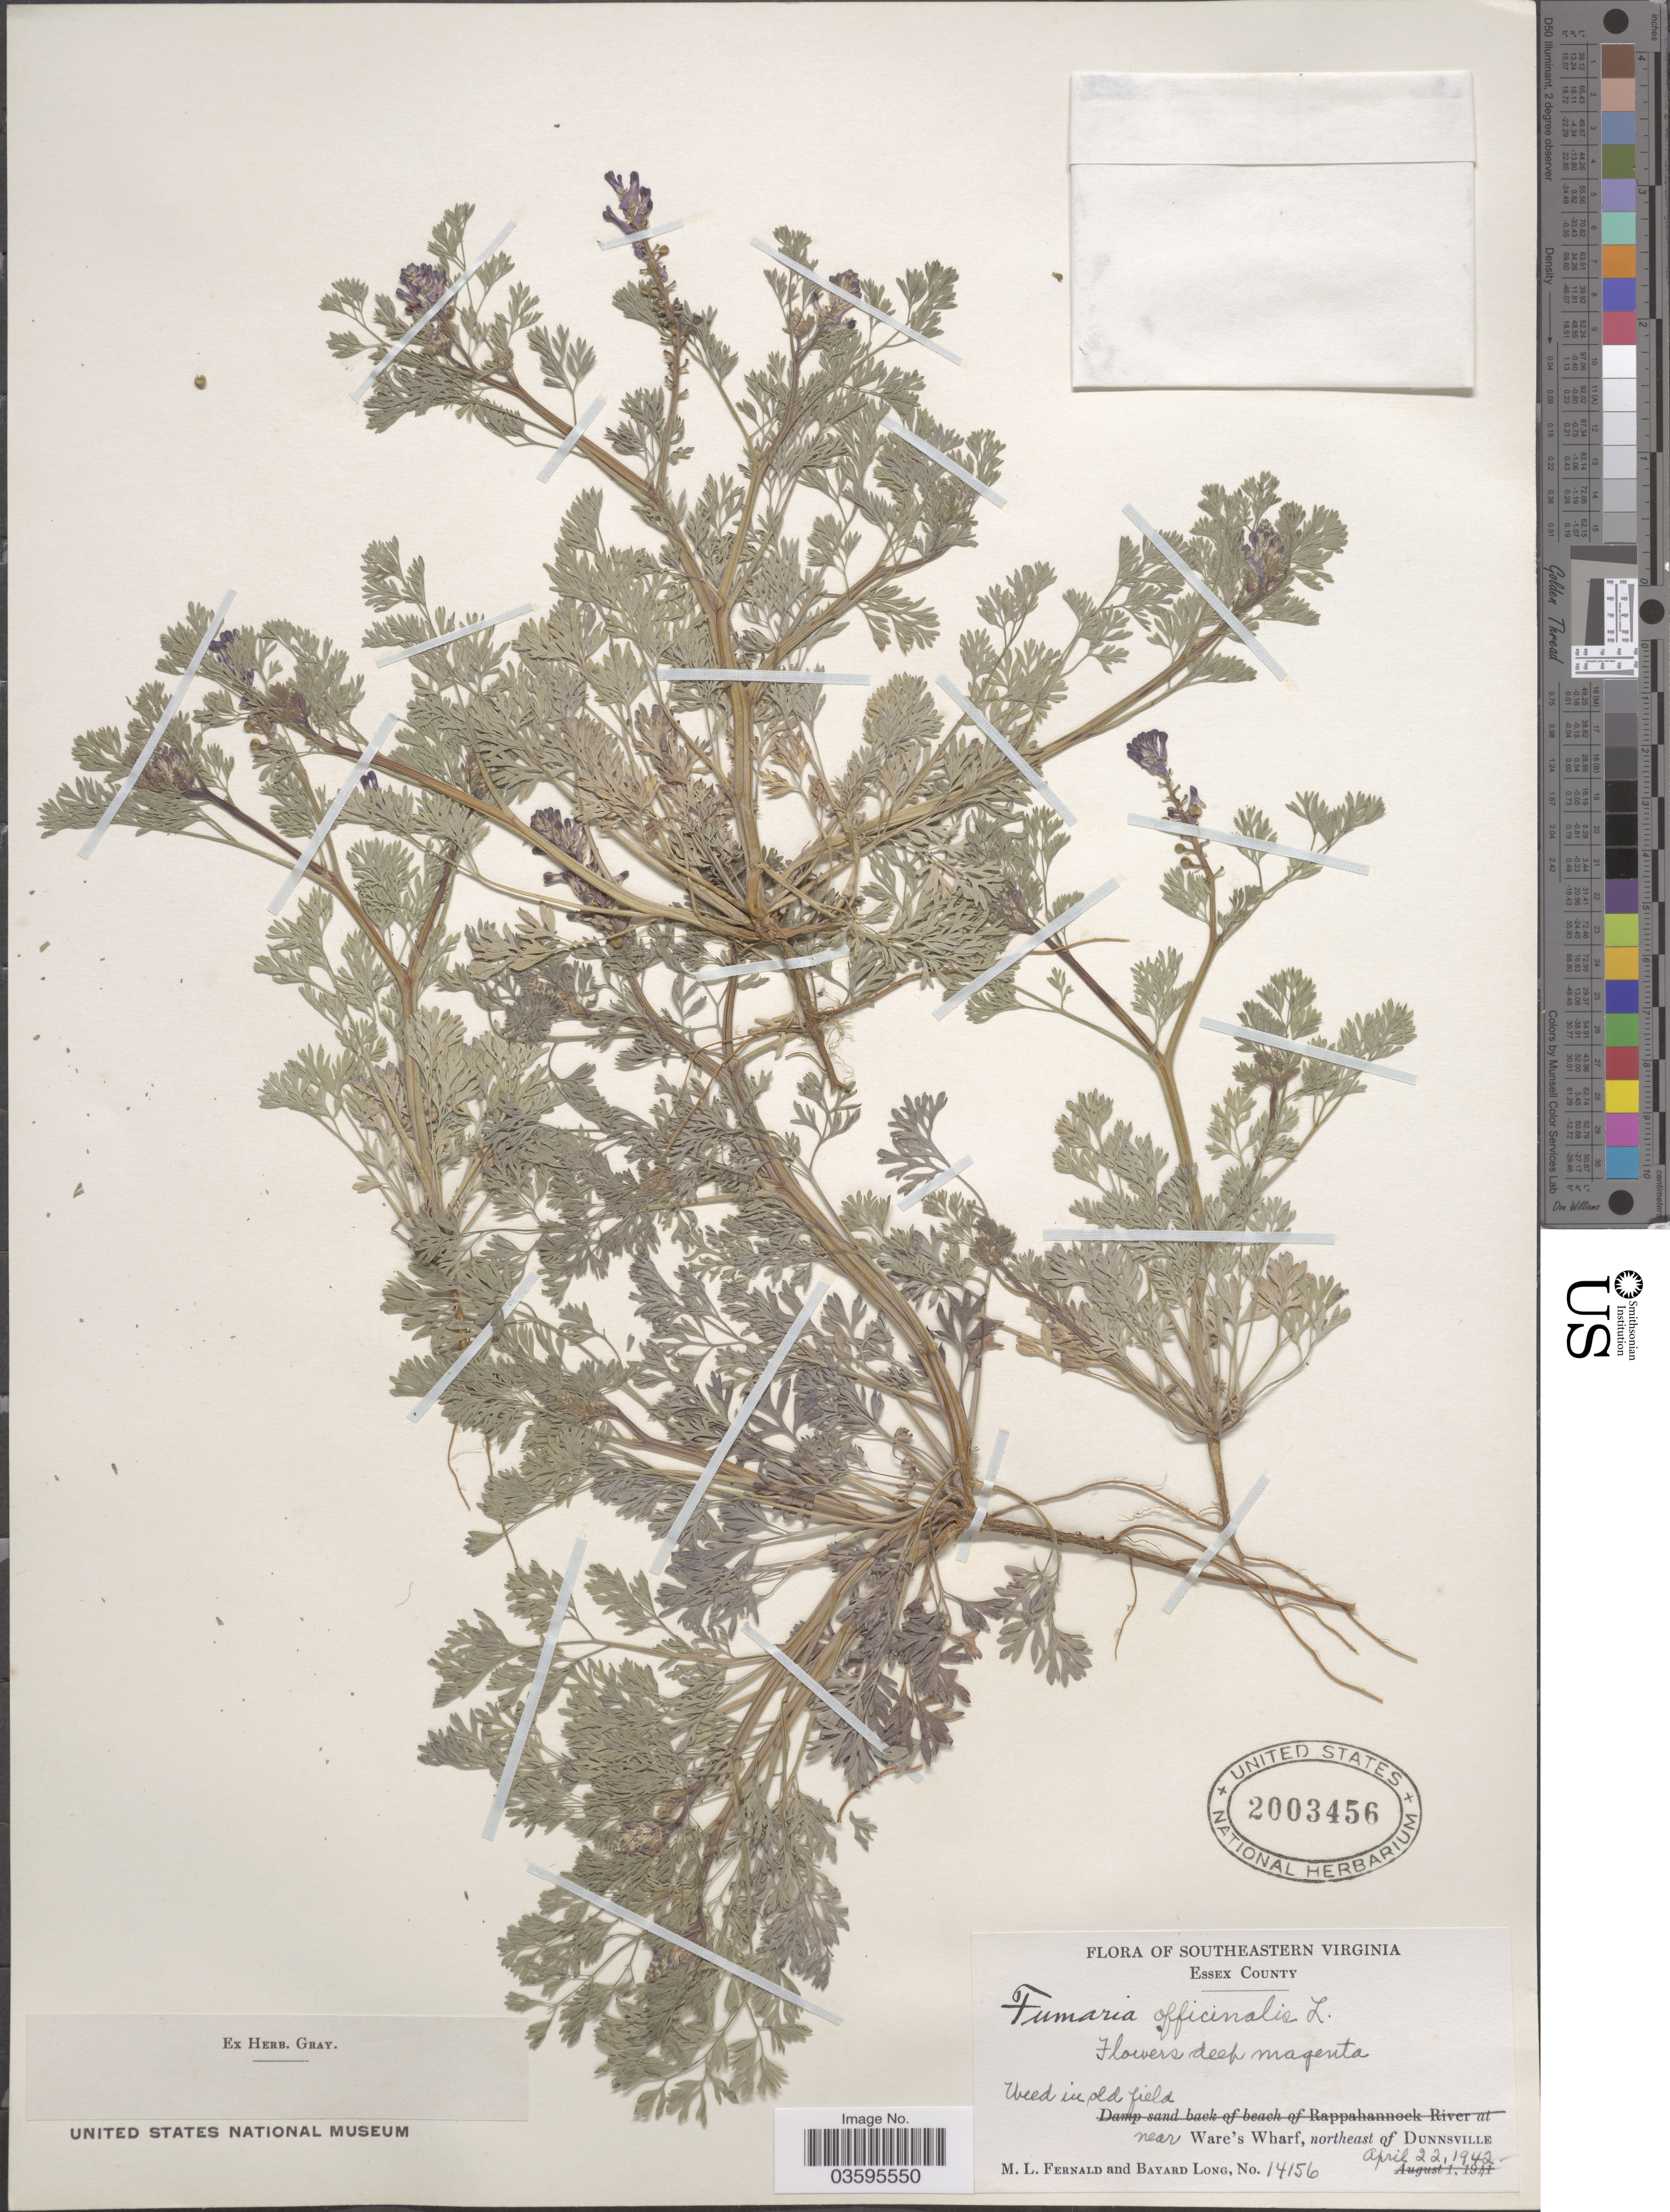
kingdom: Plantae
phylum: Tracheophyta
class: Magnoliopsida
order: Ranunculales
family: Papaveraceae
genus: Fumaria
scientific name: Fumaria officinalis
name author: L.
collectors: M. L. Fernald & B. Long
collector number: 14156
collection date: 1942-04-22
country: United States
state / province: Virginia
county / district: Essex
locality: Southeastern Virginia. Essex County. Near Ware's Wharf, northeast of Dunnsville.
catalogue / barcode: US 2003456